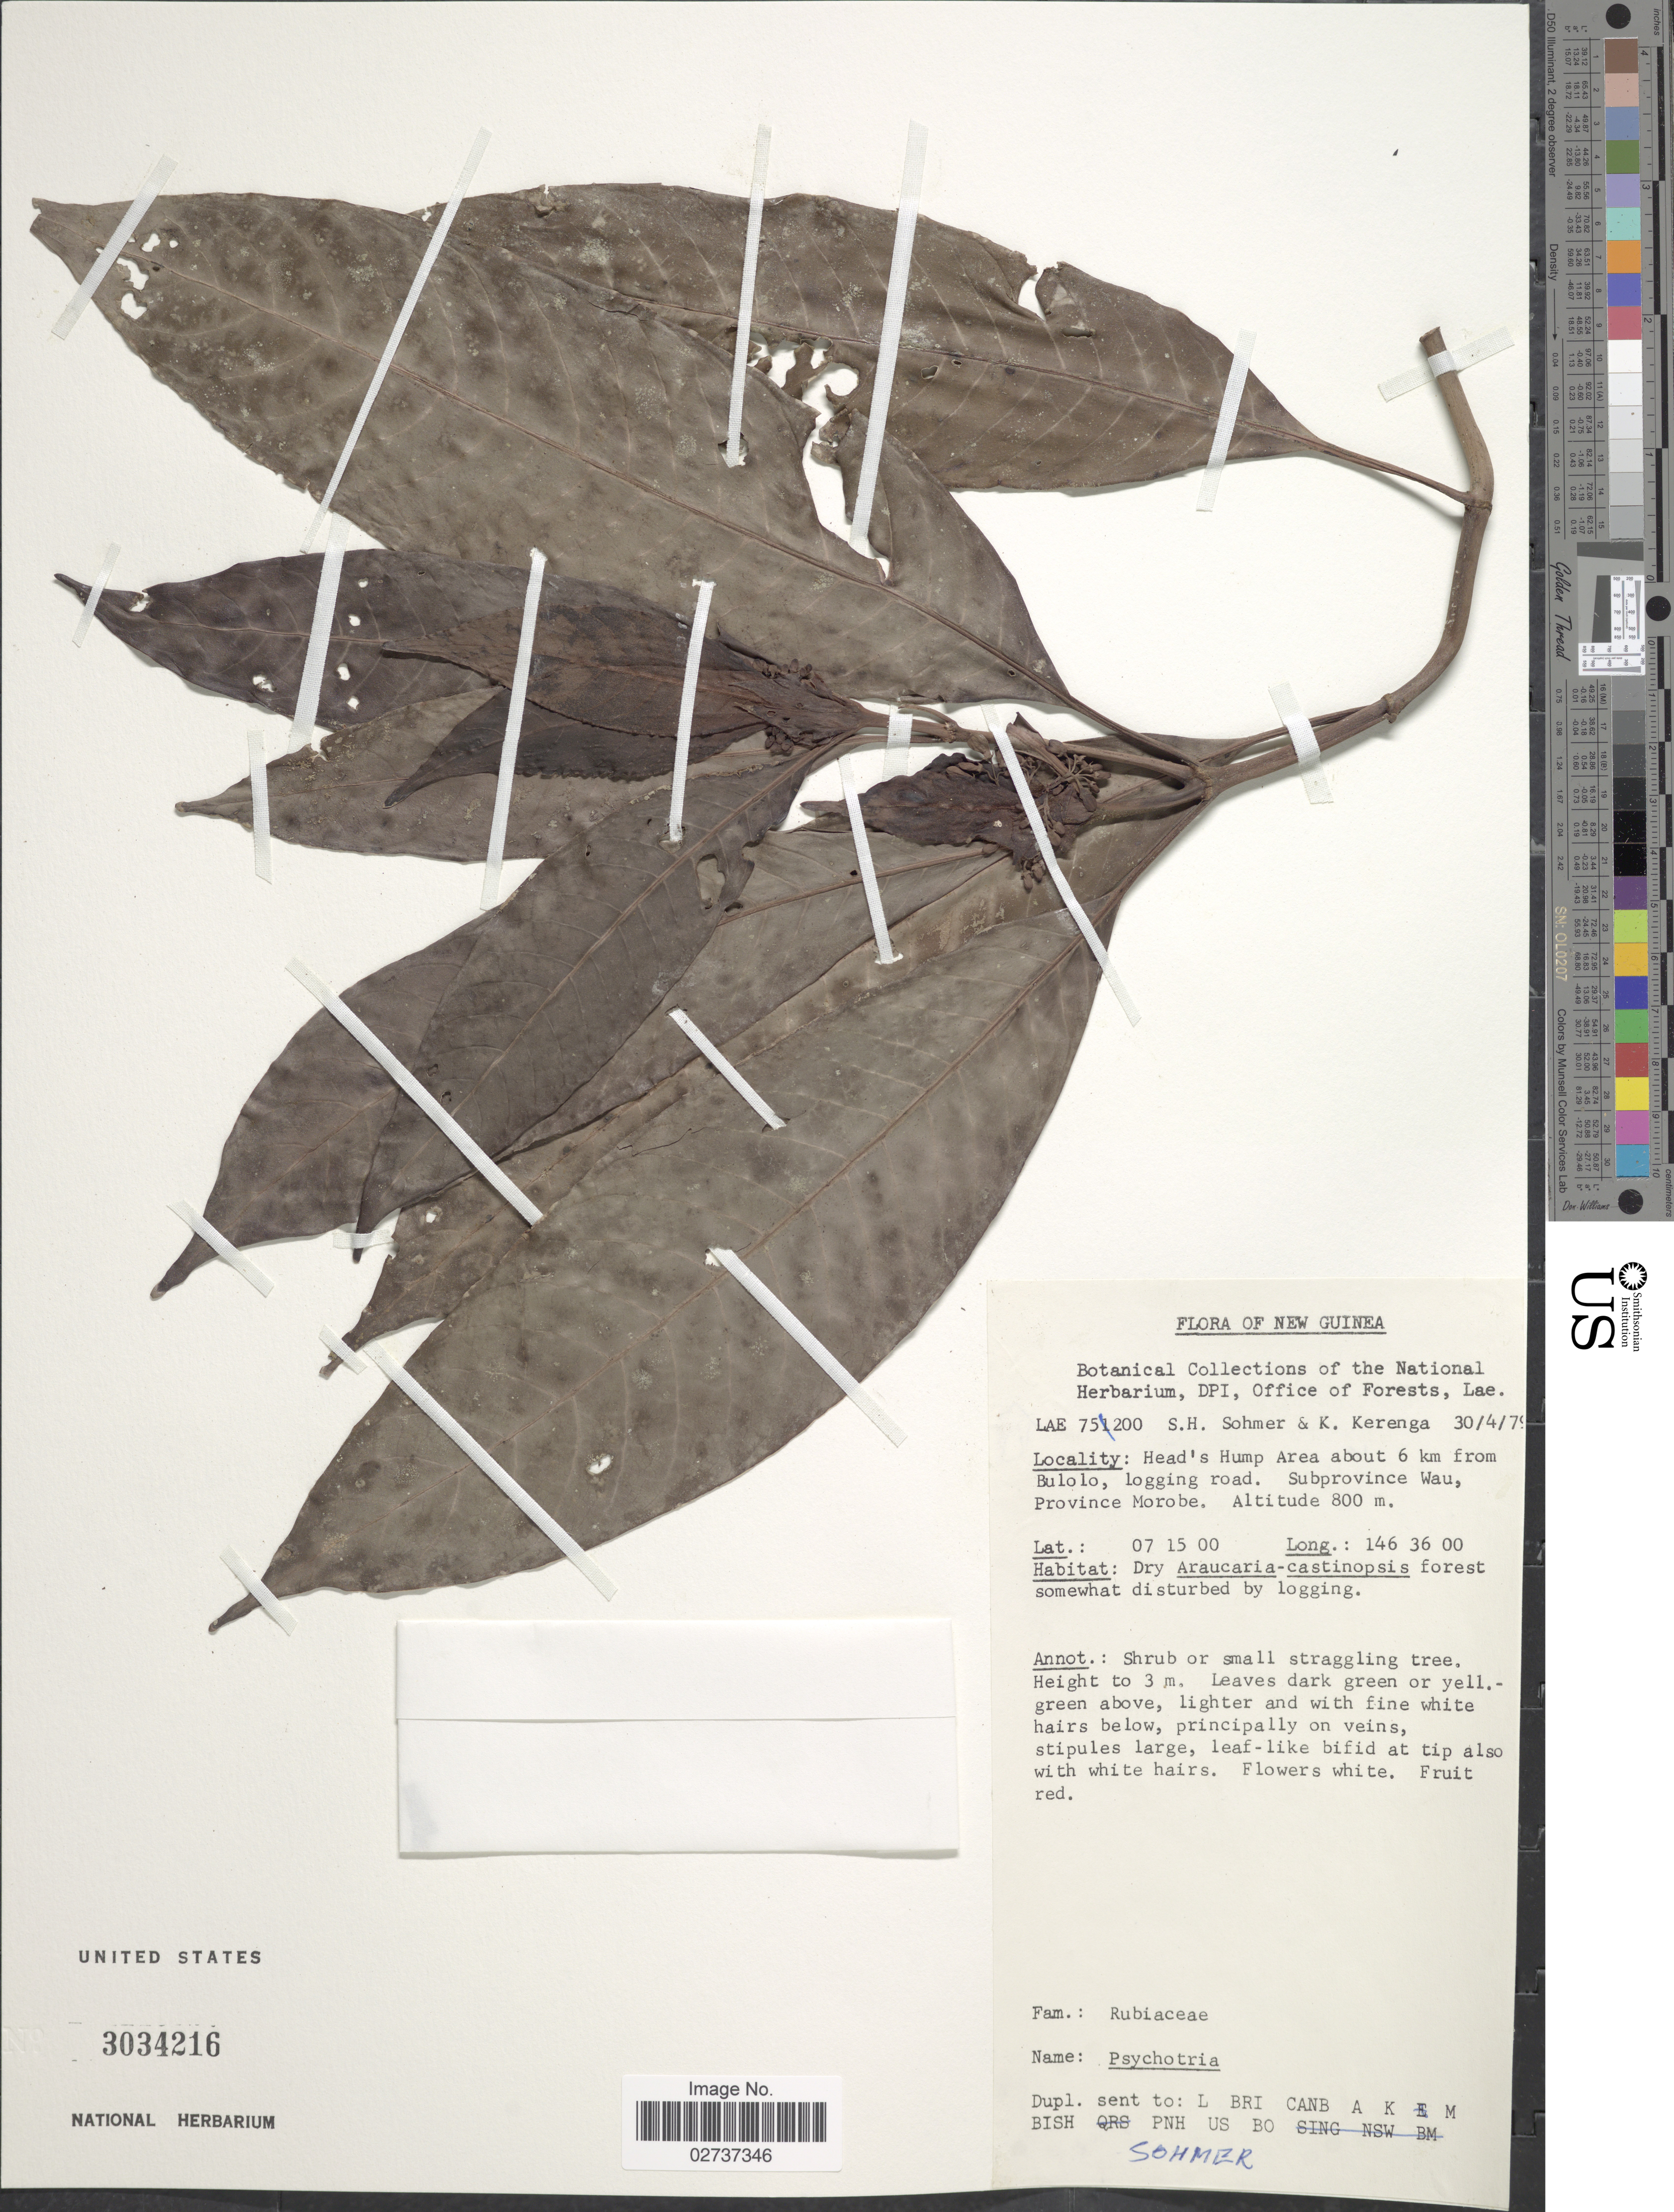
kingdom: Plantae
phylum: Tracheophyta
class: Magnoliopsida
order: Gentianales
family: Rubiaceae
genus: Psychotria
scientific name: Psychotria sp.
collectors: S. H. Sohmer & K. Kerenga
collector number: LAE 75200*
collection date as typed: Transcribed d/m/y: 30/4/79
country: Papua New Guinea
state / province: Morobe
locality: New Guinea. Head's Hump Area about 6 km from Bulolo, logging road. Subprovince Wau, Province Morobe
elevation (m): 800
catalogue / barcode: US 3034216